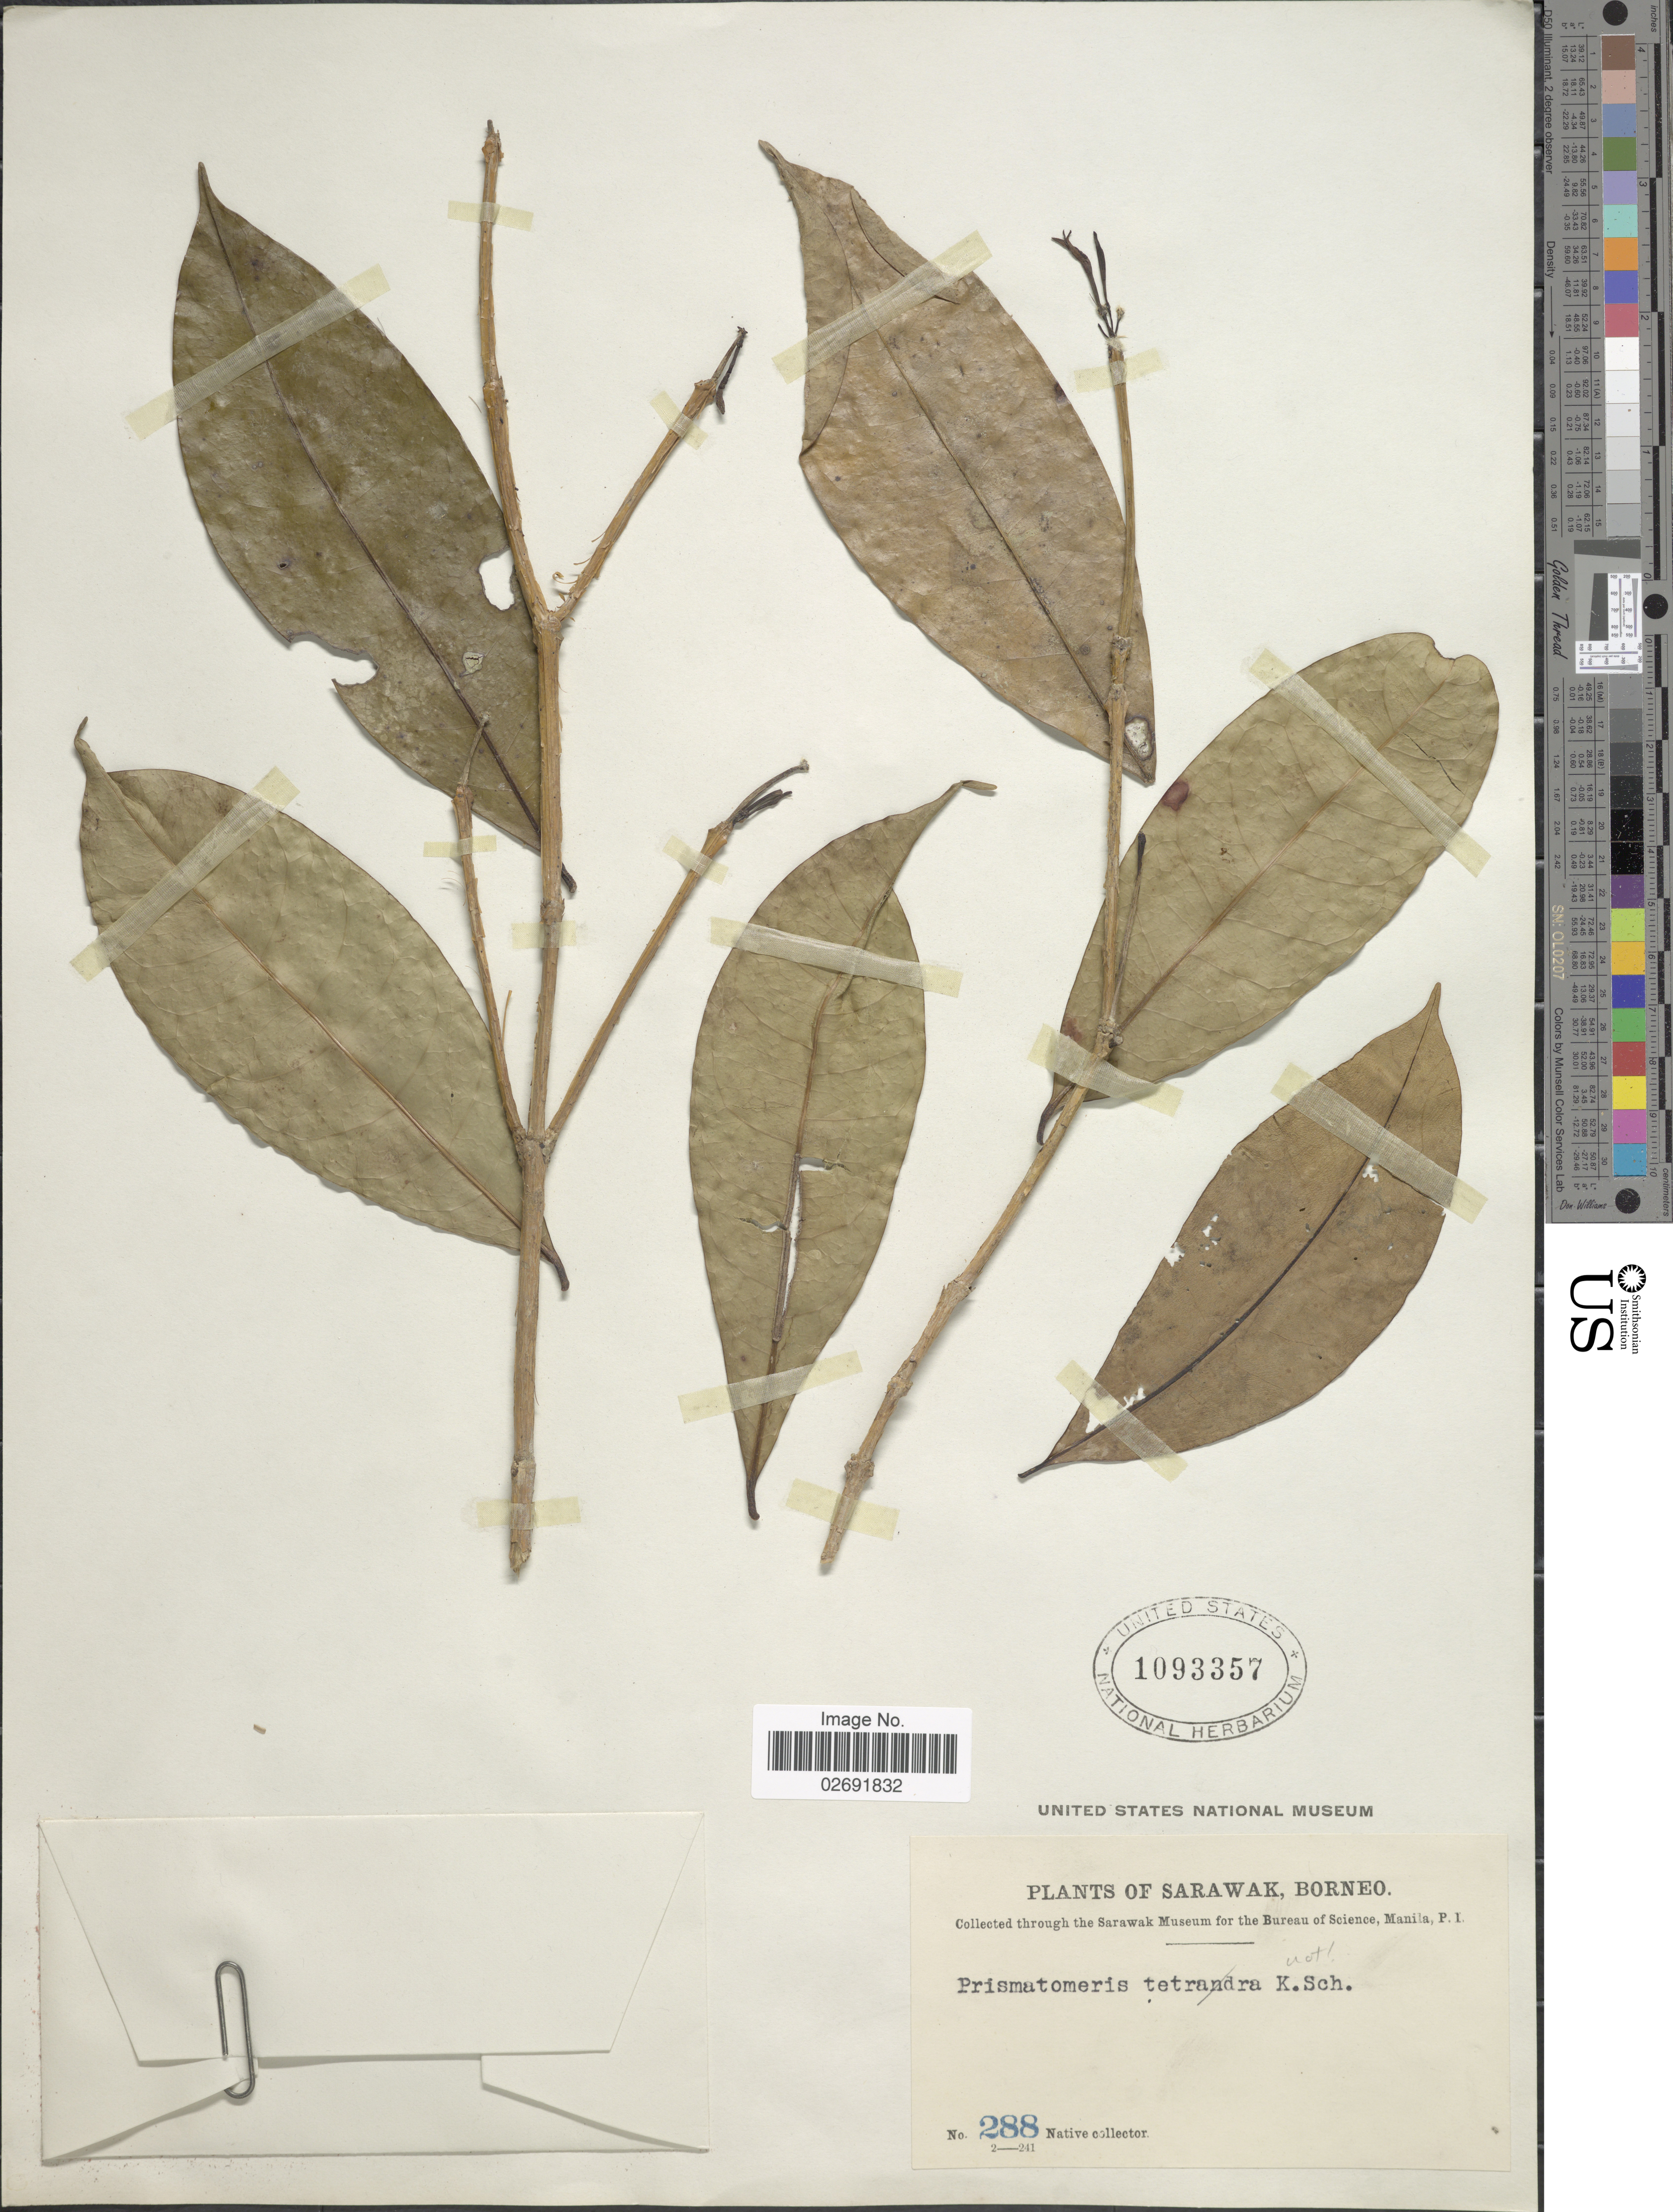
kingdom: Plantae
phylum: Tracheophyta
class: Magnoliopsida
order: Gentianales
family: Rubiaceae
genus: Prismatomeris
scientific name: Prismatomeris sp.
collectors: Native collector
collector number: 288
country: Malaysia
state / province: Sarawak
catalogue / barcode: US 1093357